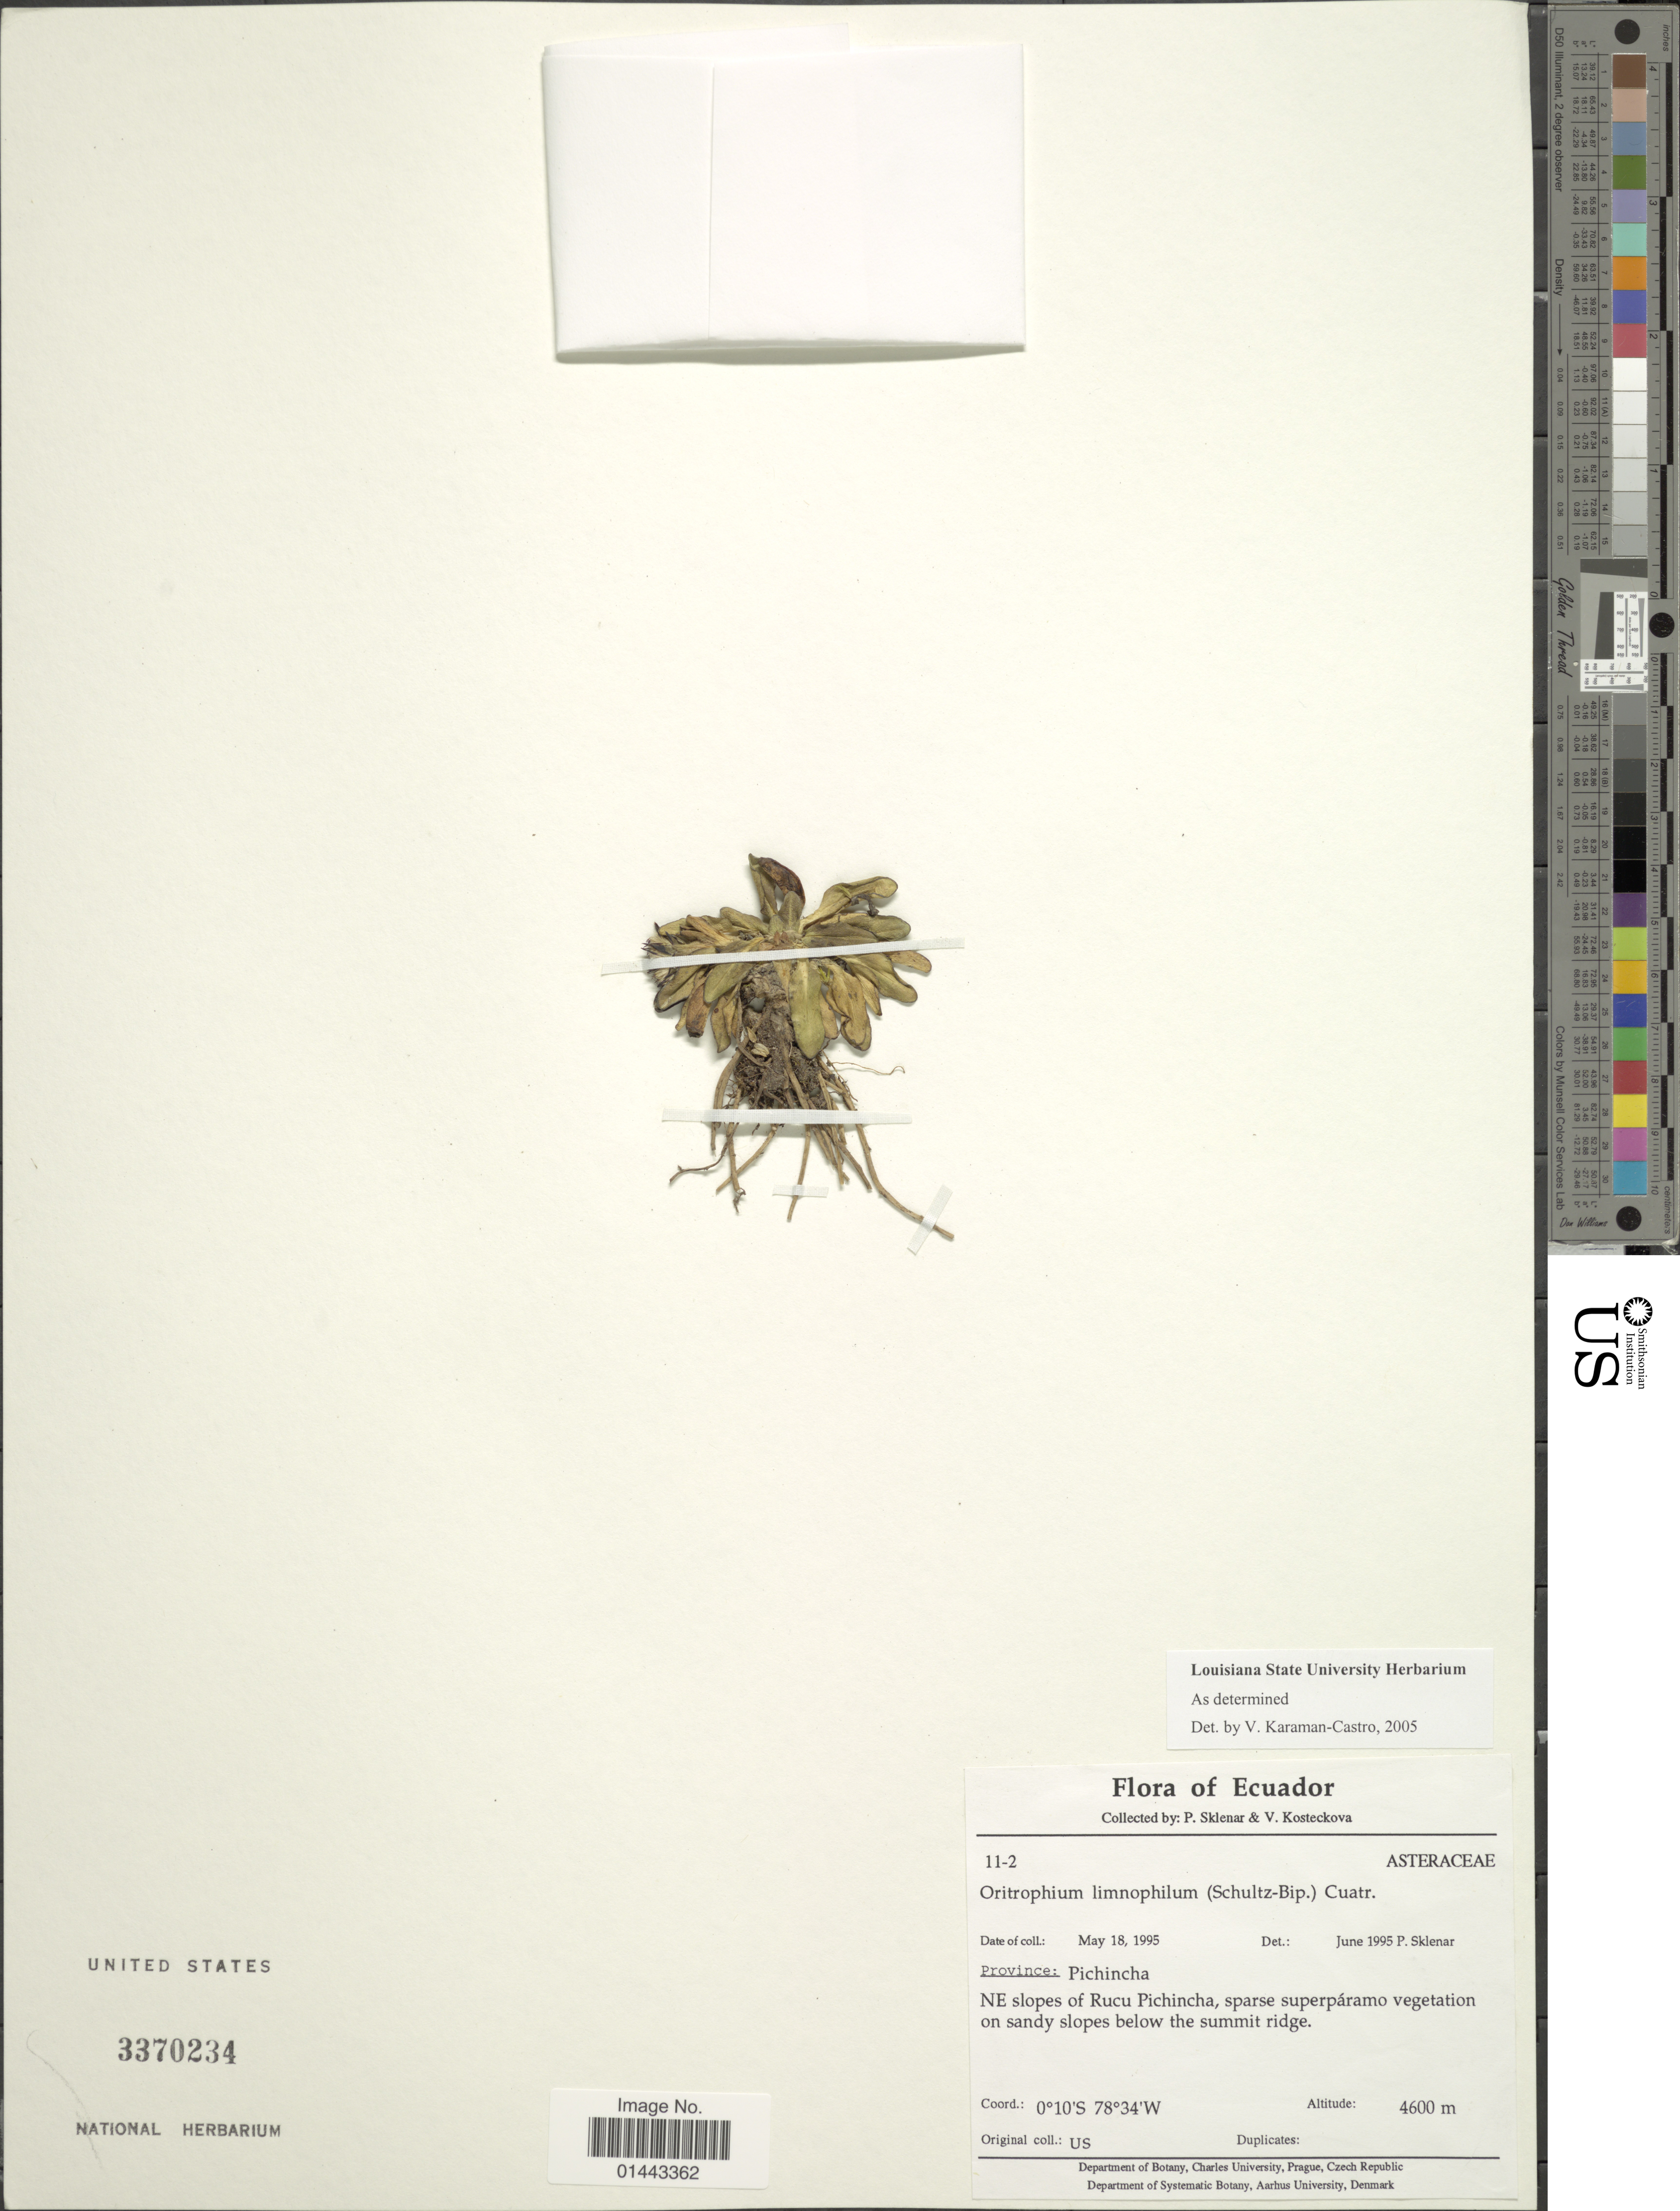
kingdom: Plantae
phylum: Tracheophyta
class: Magnoliopsida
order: Asterales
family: Asteraceae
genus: Oritrophium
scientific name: Oritrophium limnophilum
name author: (Sch. Bip.) Cuatrec.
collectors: P. Sklenár & V. Kosteckova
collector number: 11-2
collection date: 1995-05-18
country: Ecuador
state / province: Pichincha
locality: NE slopes of Rucu Pichincha, sparse superpáramo vegetation on sandy slopes below the summit ridge.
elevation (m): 4600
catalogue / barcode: US 3370234